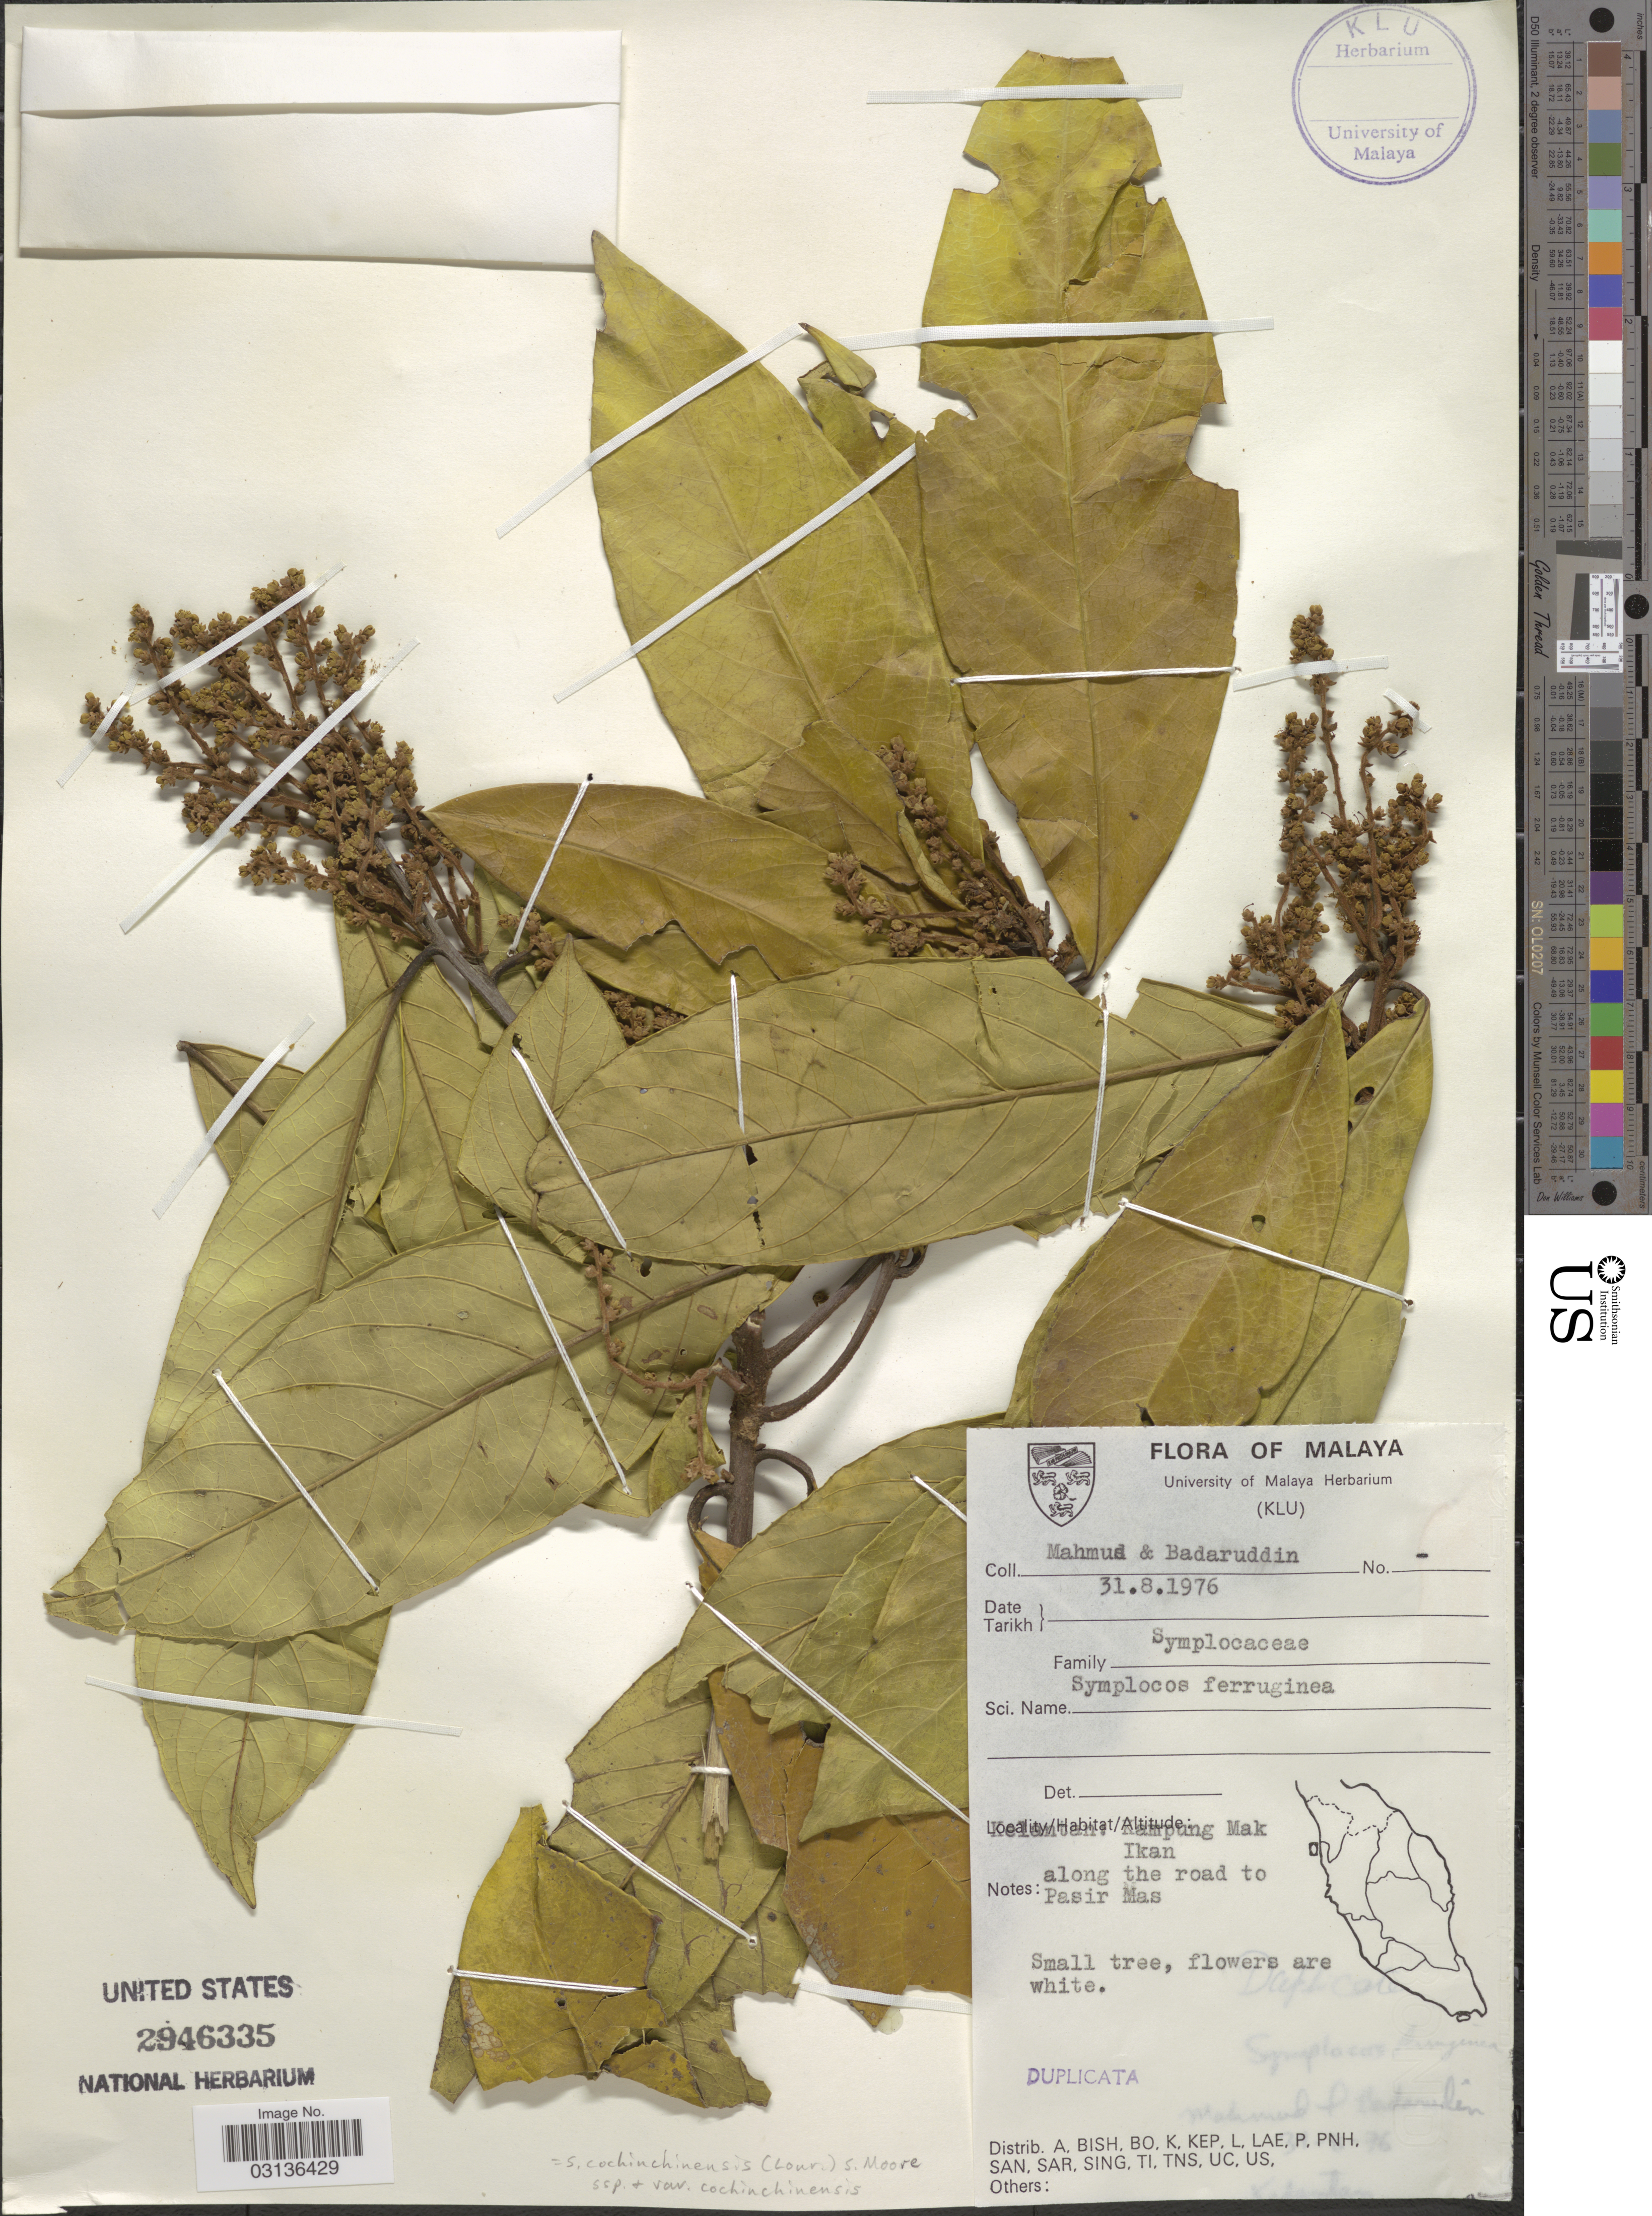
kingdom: Plantae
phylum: Tracheophyta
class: Magnoliopsida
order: Ericales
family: Symplocaceae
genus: Symplocos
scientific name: Symplocos cochinchinensis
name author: (Lour.) S. Moore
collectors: -. Mahmud & -. Badaruddin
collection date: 1976-08-31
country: Malaysia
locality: Malaya. Mak Ikan, along the road to Pasir Mas.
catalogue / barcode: US 2946335